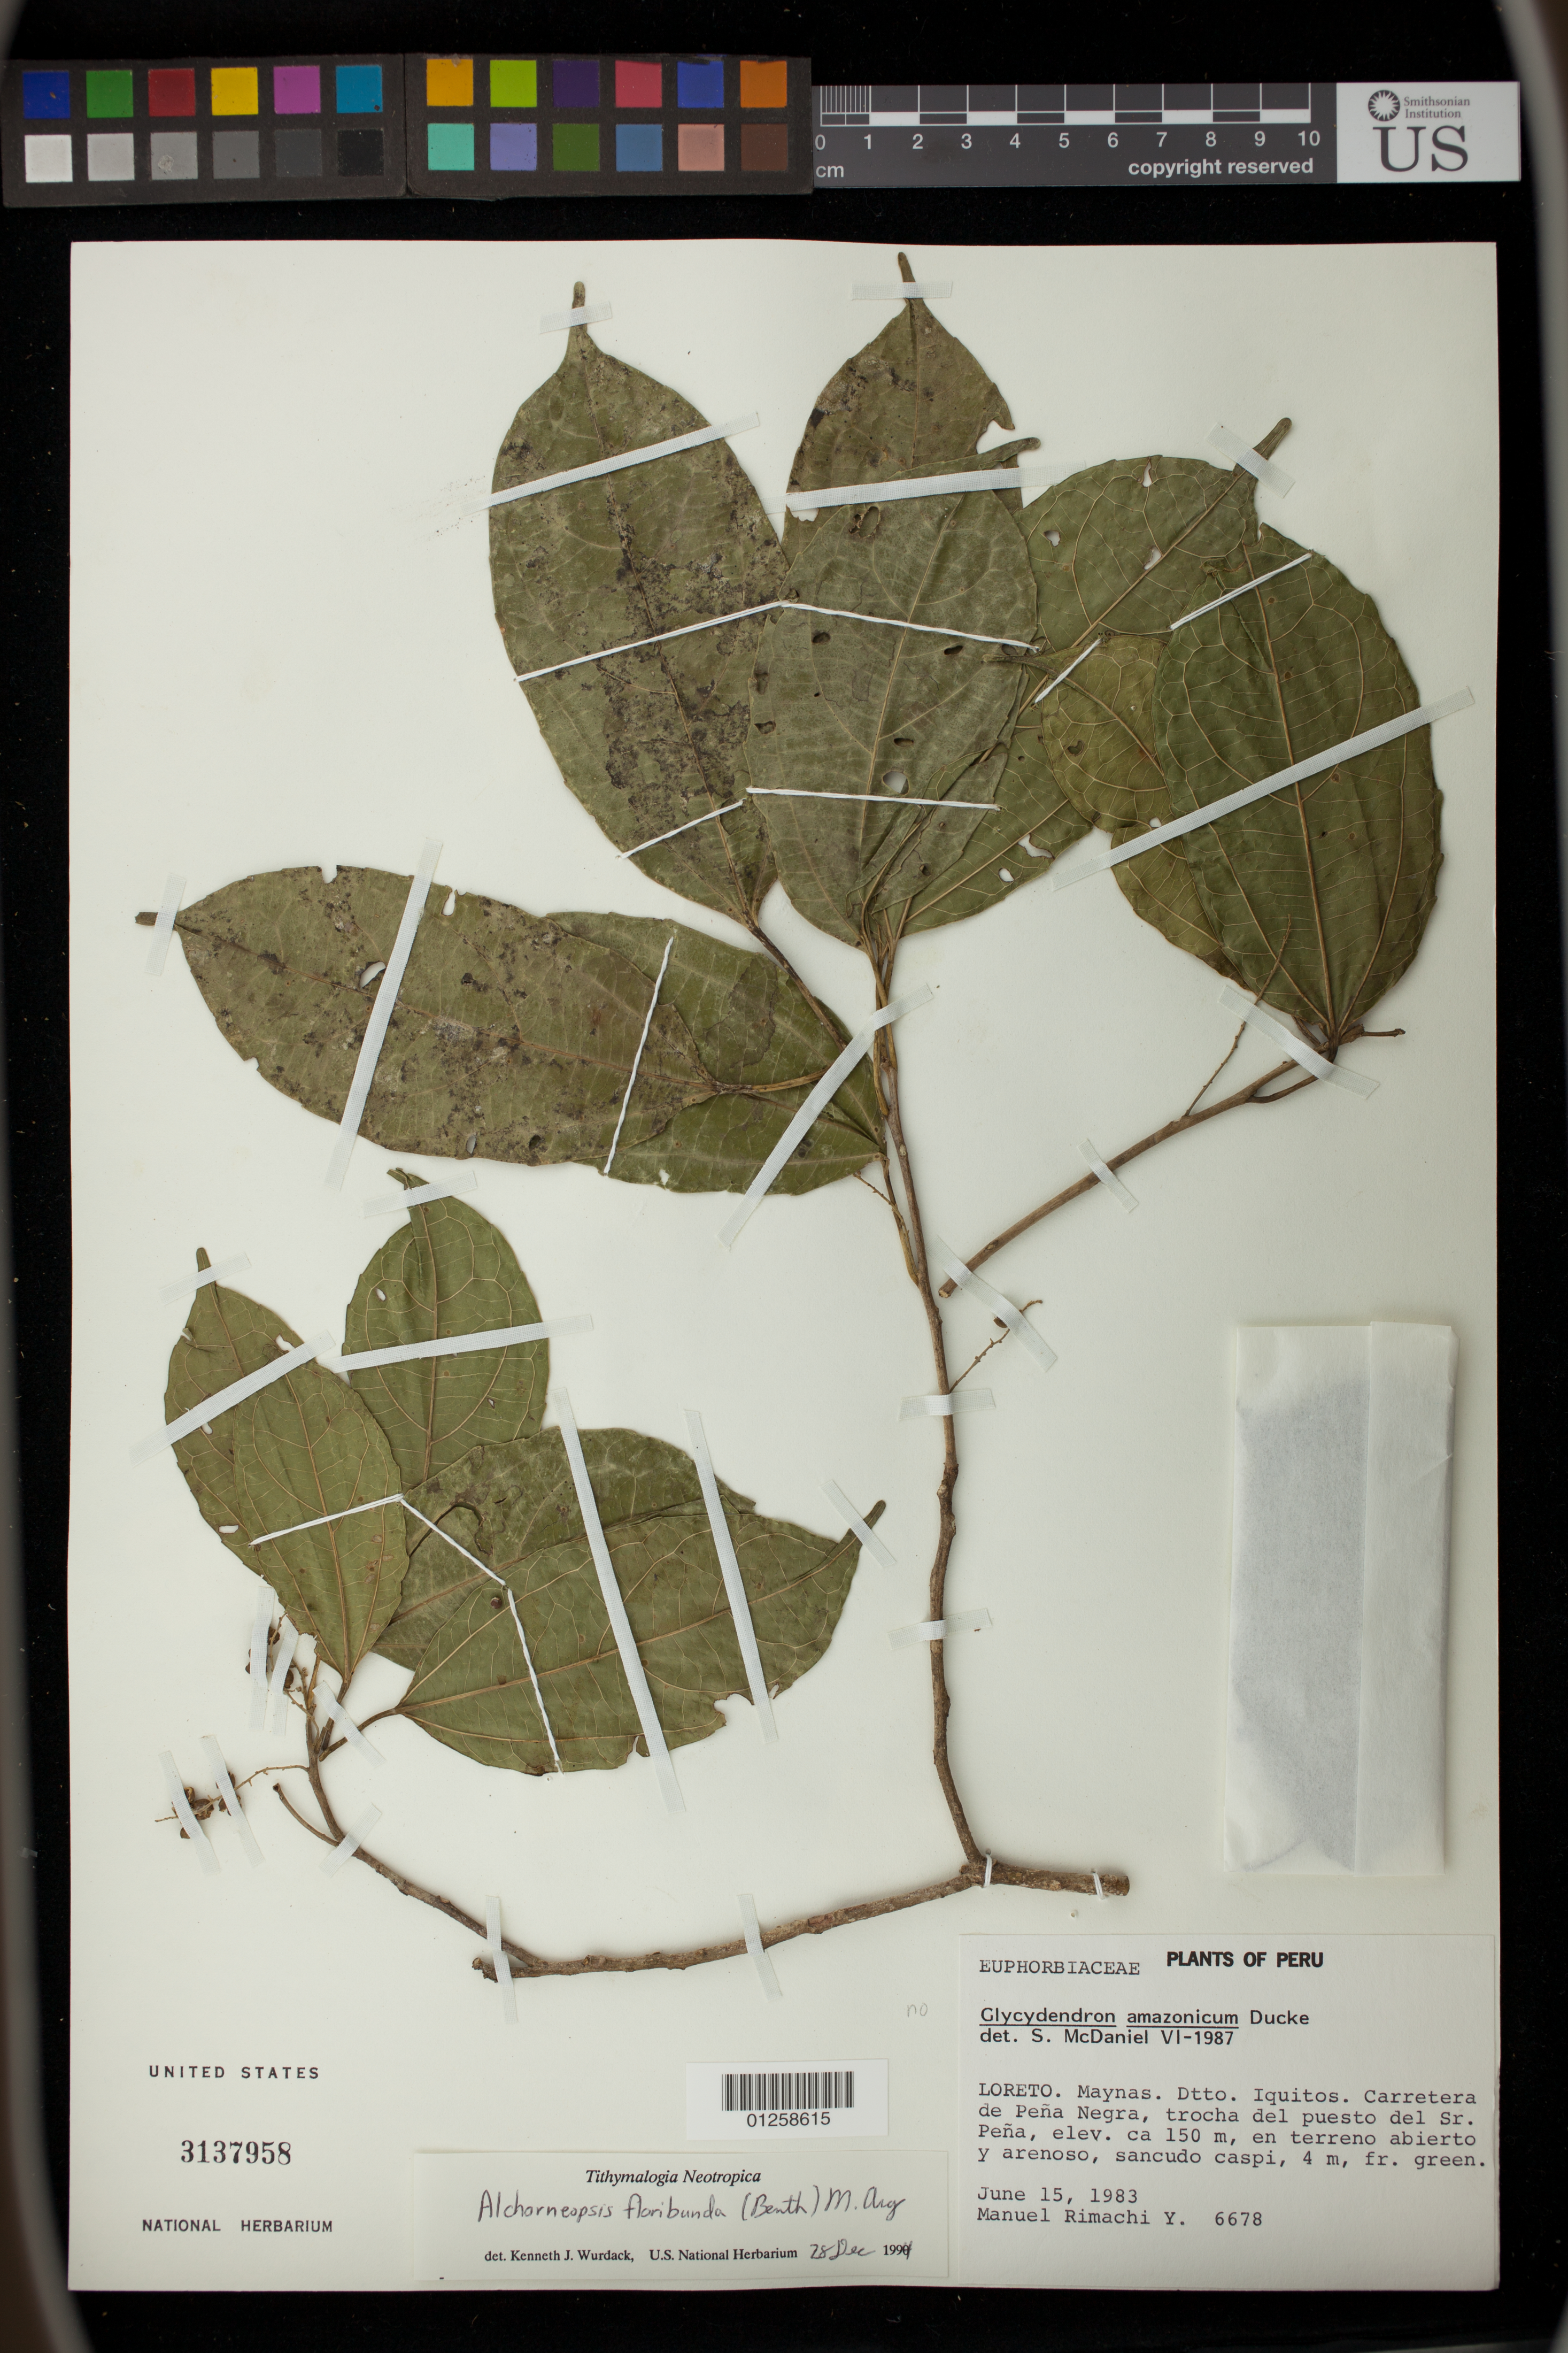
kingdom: Plantae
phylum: Tracheophyta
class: Magnoliopsida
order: Malpighiales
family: Euphorbiaceae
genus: Alchorneopsis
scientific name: Alchorneopsis floribunda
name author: (Benth.) Müll. Arg.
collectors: M. Rimachi Y.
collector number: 6678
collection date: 1983-06-15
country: Peru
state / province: Loreto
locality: Maynas. Dtto. Iquitos. Carretera de Pena Negra, troche del puesto del Sr. Pena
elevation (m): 150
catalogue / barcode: US 3137958